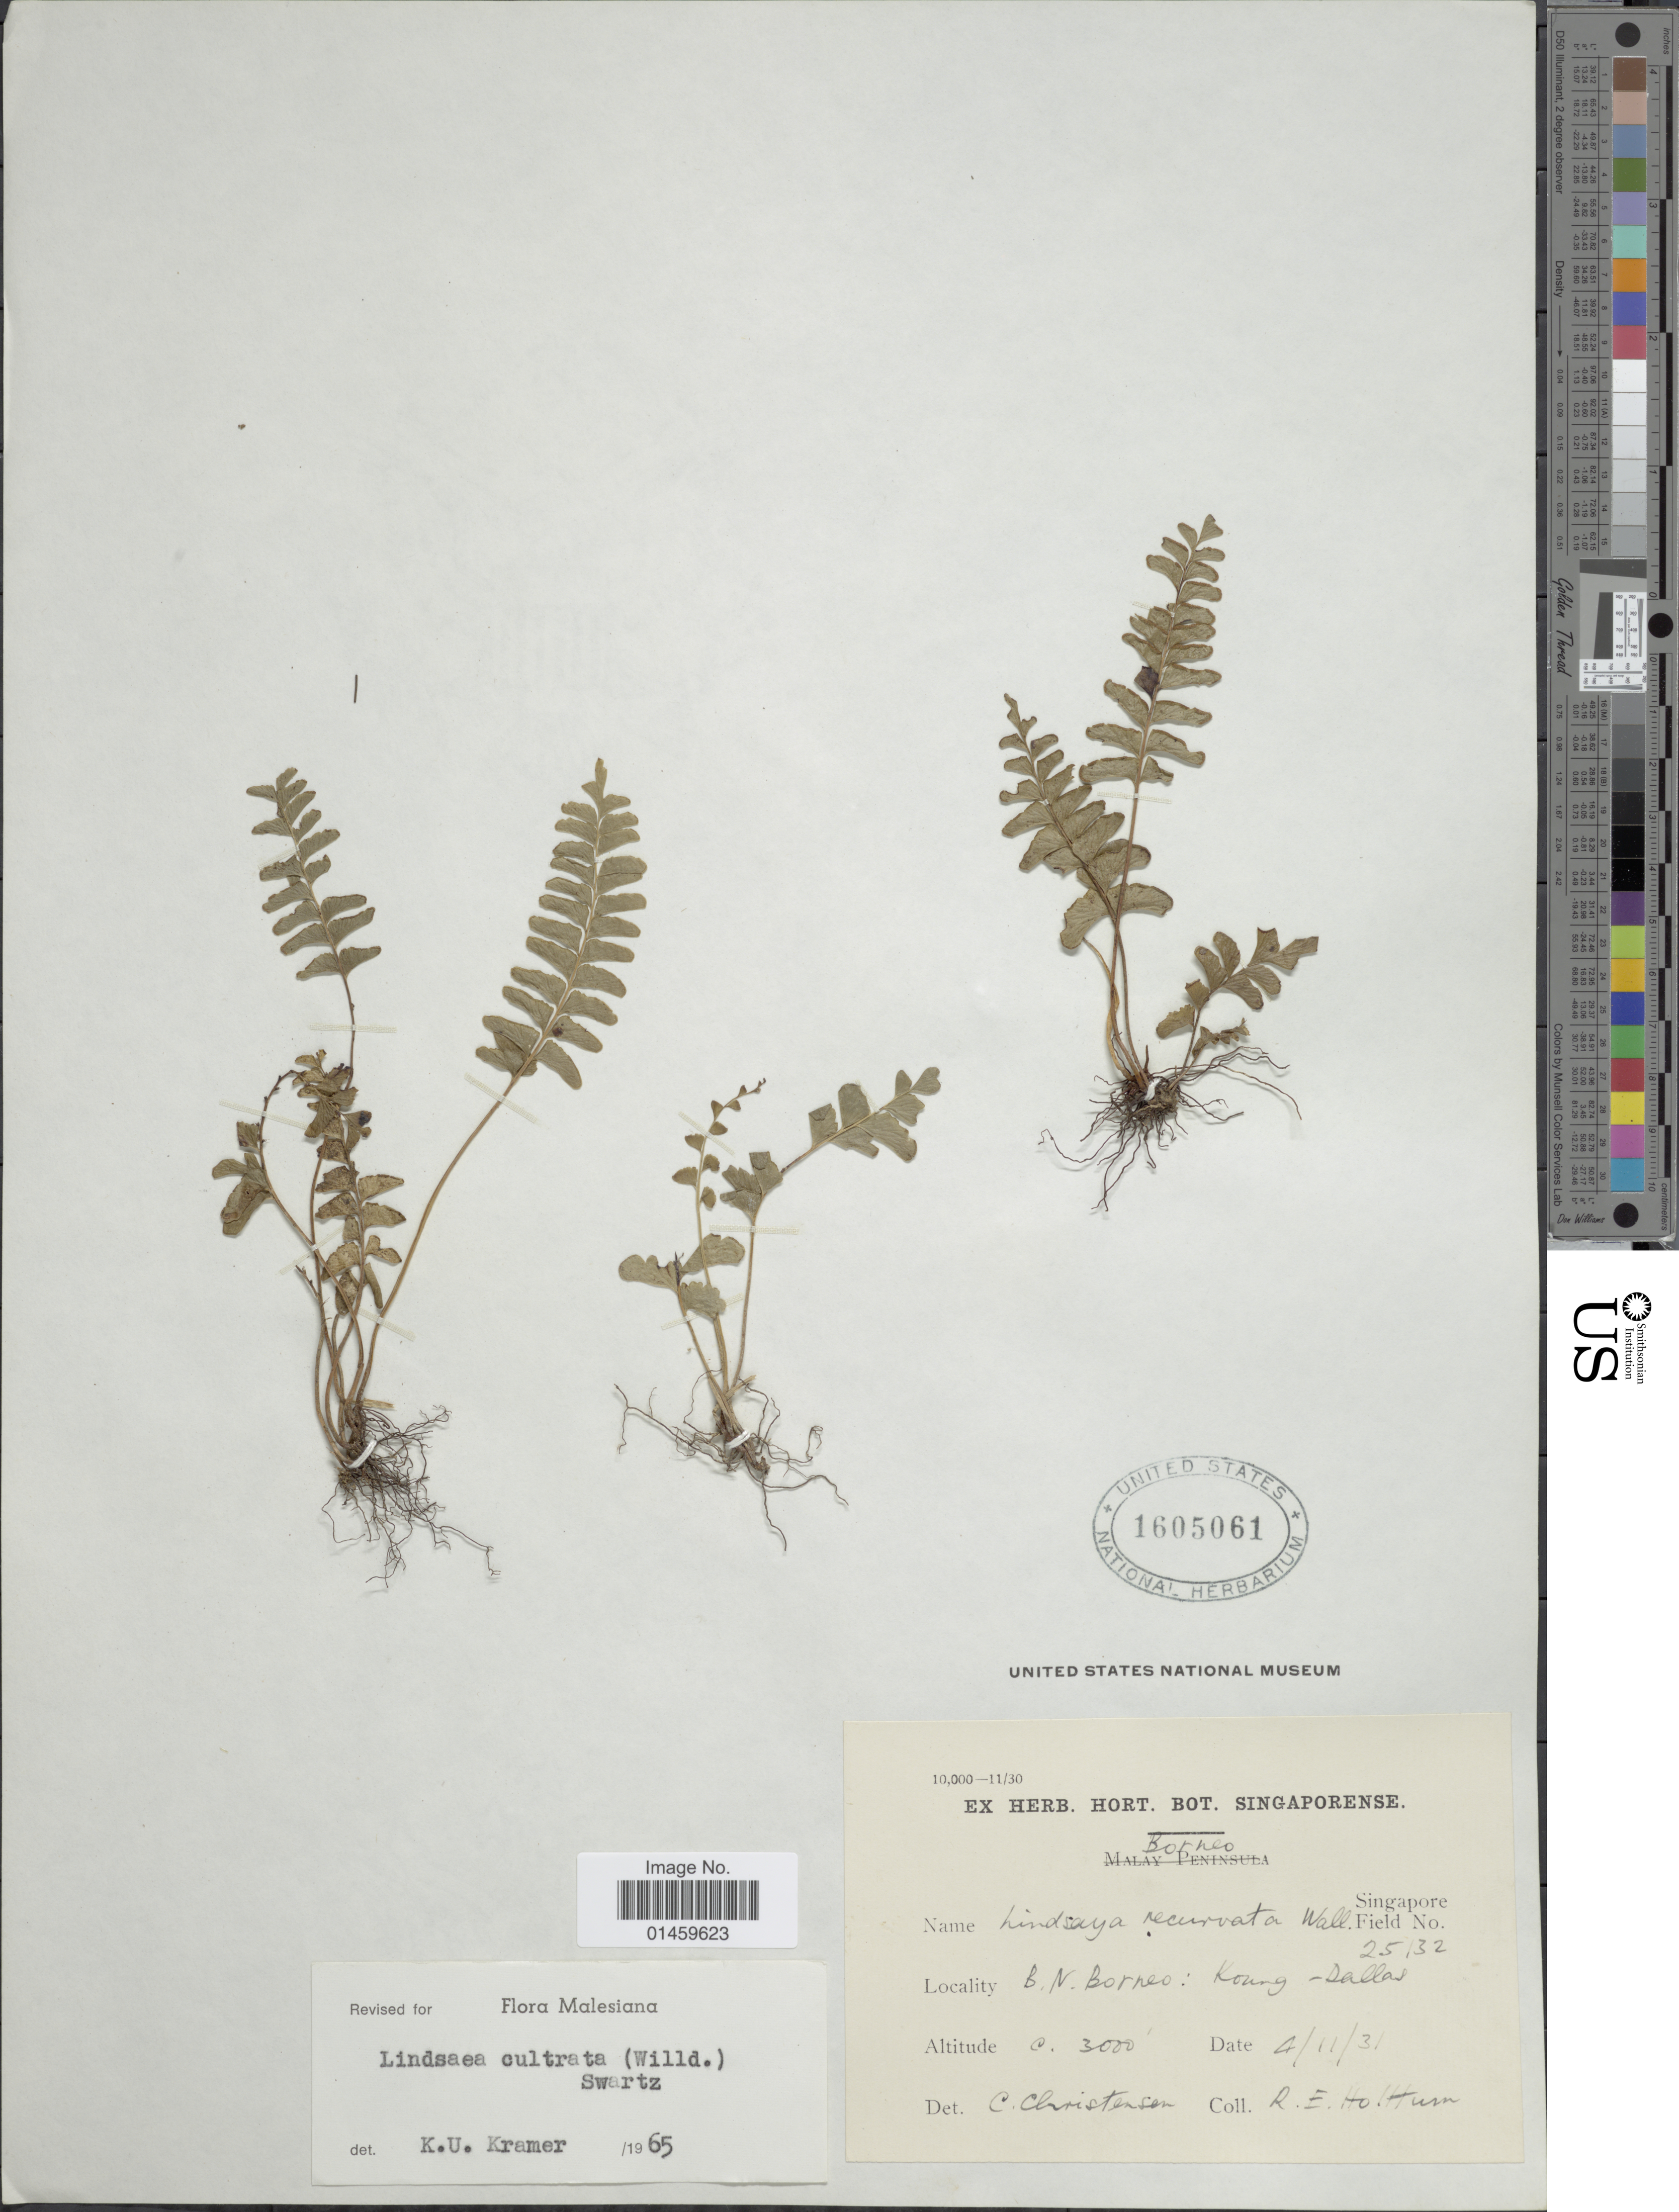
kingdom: Plantae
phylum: Tracheophyta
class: Polypodiopsida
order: Polypodiales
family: Lindsaeaceae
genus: Lindsaea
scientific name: Lindsaea odorata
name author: Roxb.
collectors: R. E. Holttum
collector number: Singapore Field 25132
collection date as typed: Transcribed d/m/y: 4/11/31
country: Malaysia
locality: Borneo. B. N. Borneo: Koung-Dallas.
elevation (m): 914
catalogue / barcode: US 1605061